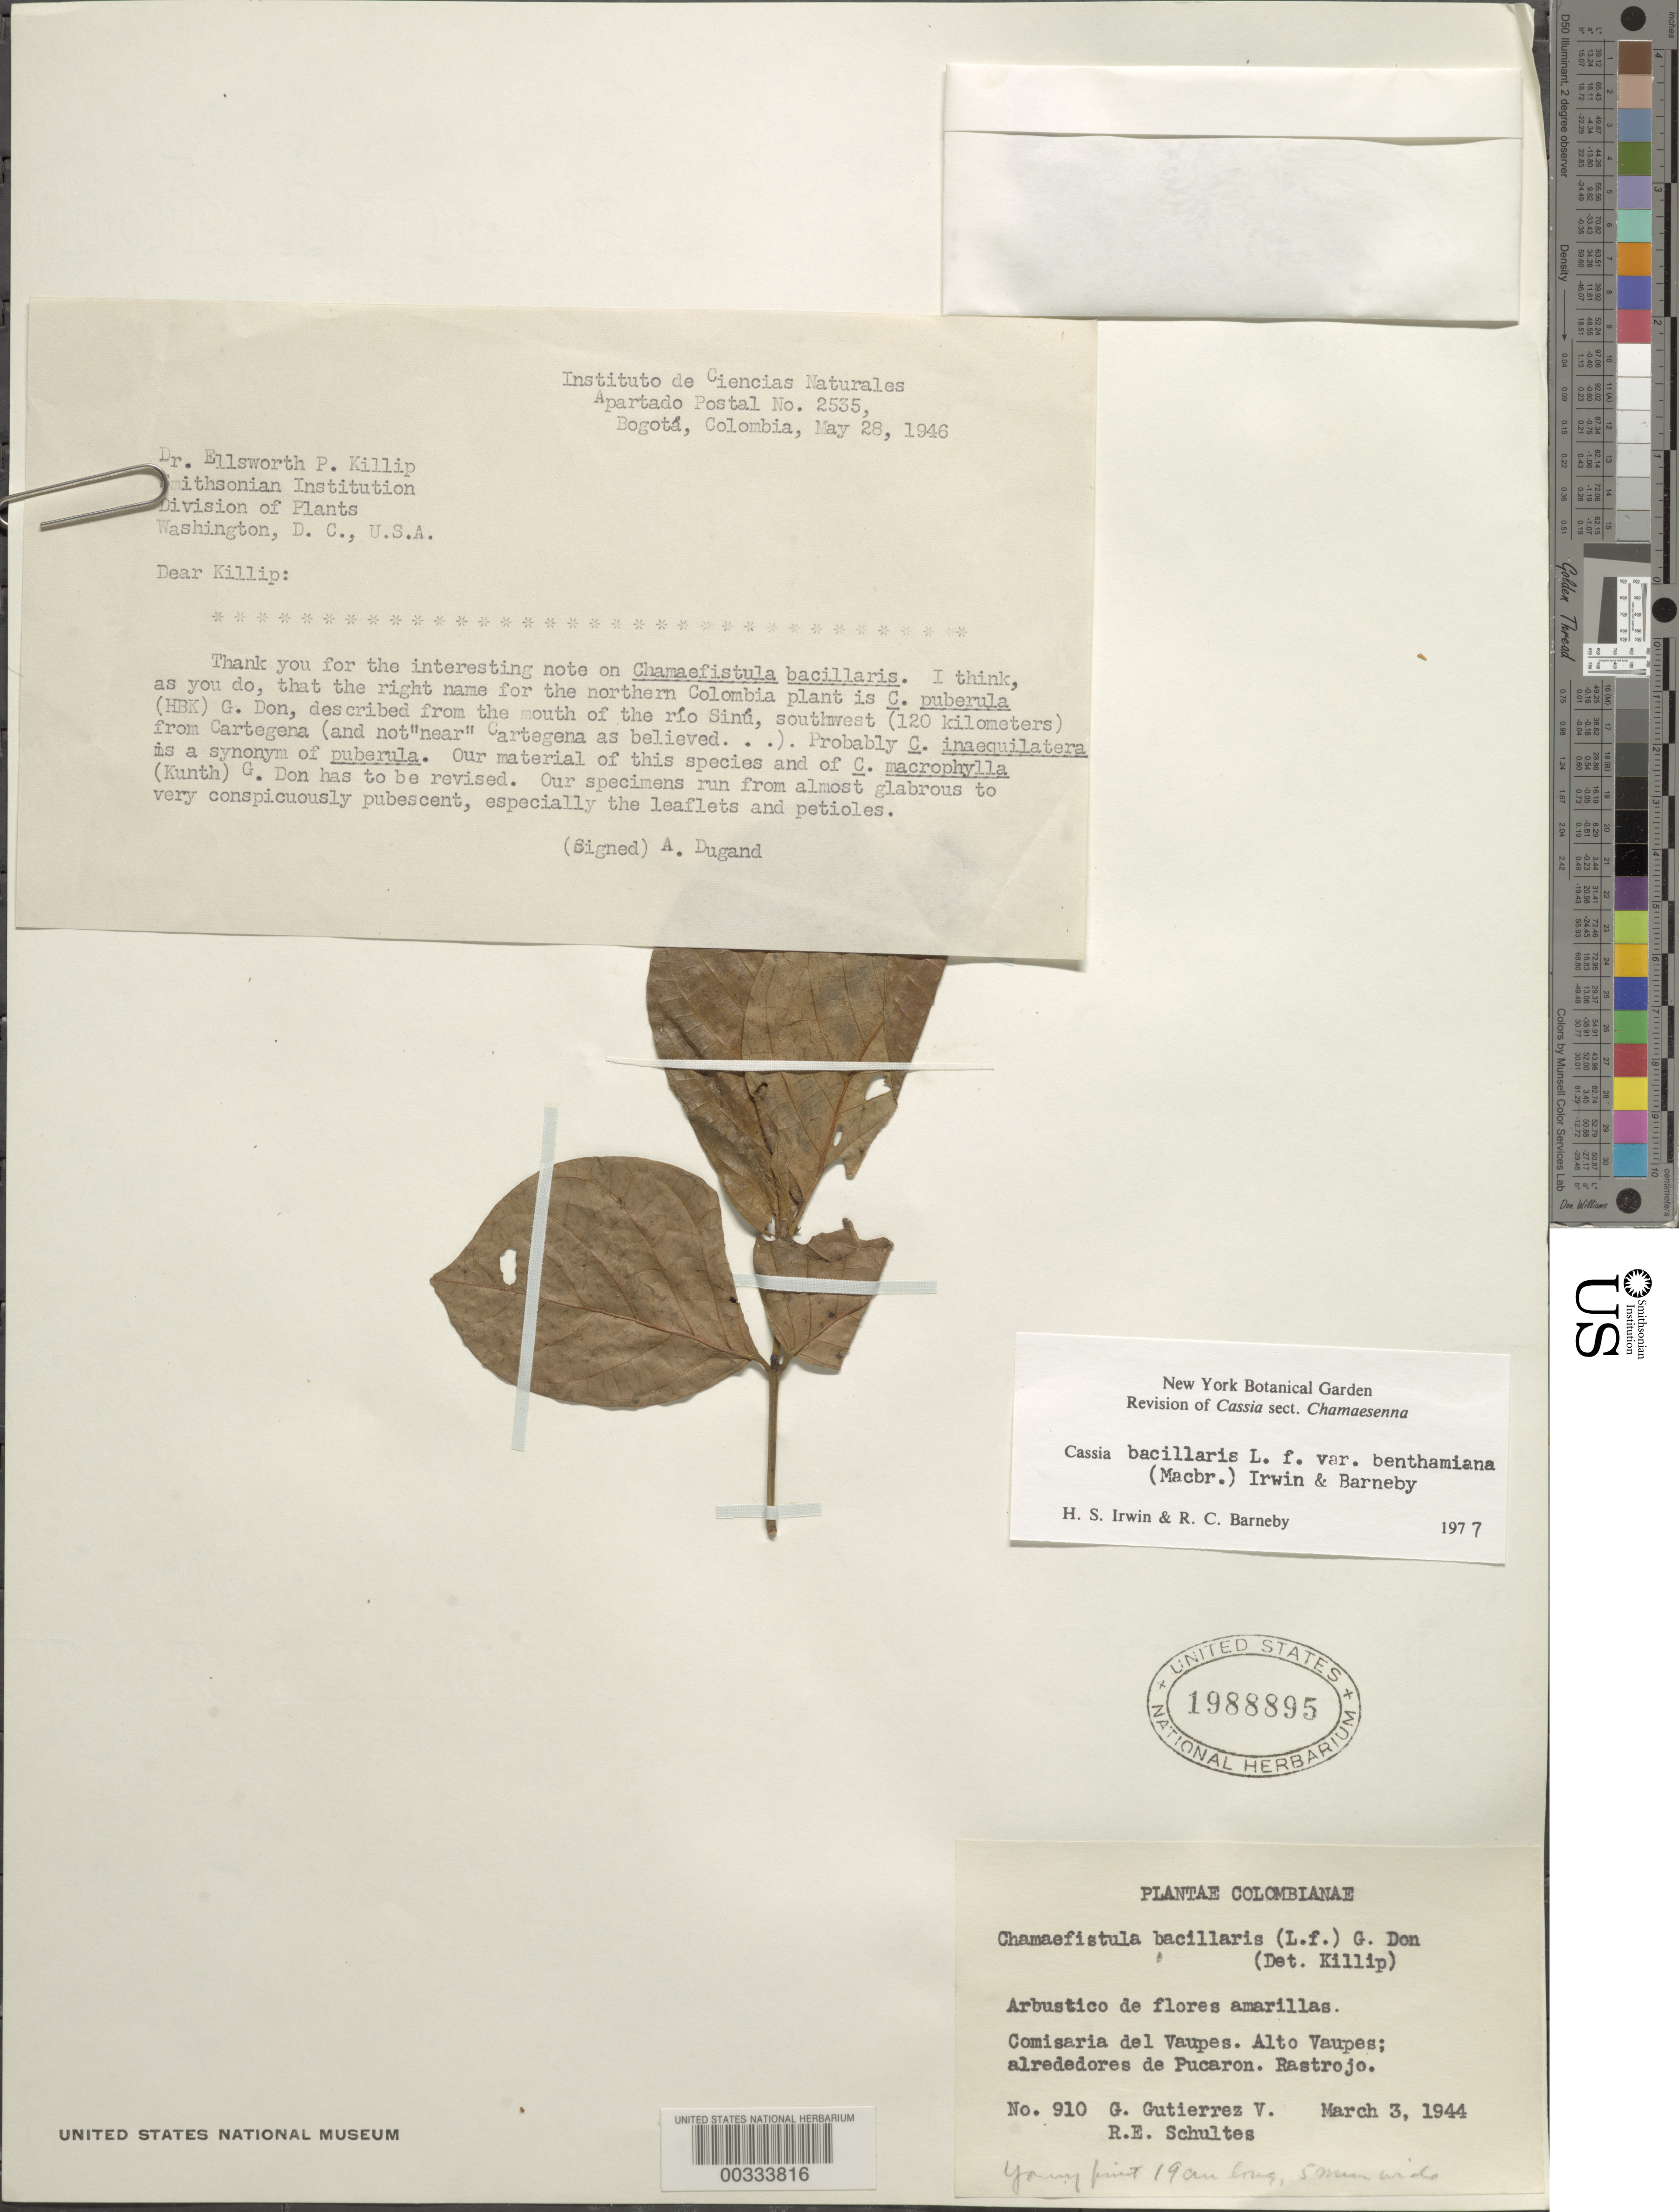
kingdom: Plantae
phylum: Tracheophyta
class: Magnoliopsida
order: Fabales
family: Fabaceae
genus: Senna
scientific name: Senna bacillaris var. benthamiana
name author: (J.F. Macbr.) H.S. Irwin & Barneby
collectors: G. Gutiérrez V. & R. E. Schultes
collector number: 910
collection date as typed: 03 Mar 1944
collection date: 1944-03-03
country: Colombia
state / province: Vaupés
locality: Alto Vaupes; vicinity of pucaron; rastrojo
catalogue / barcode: US 1988895